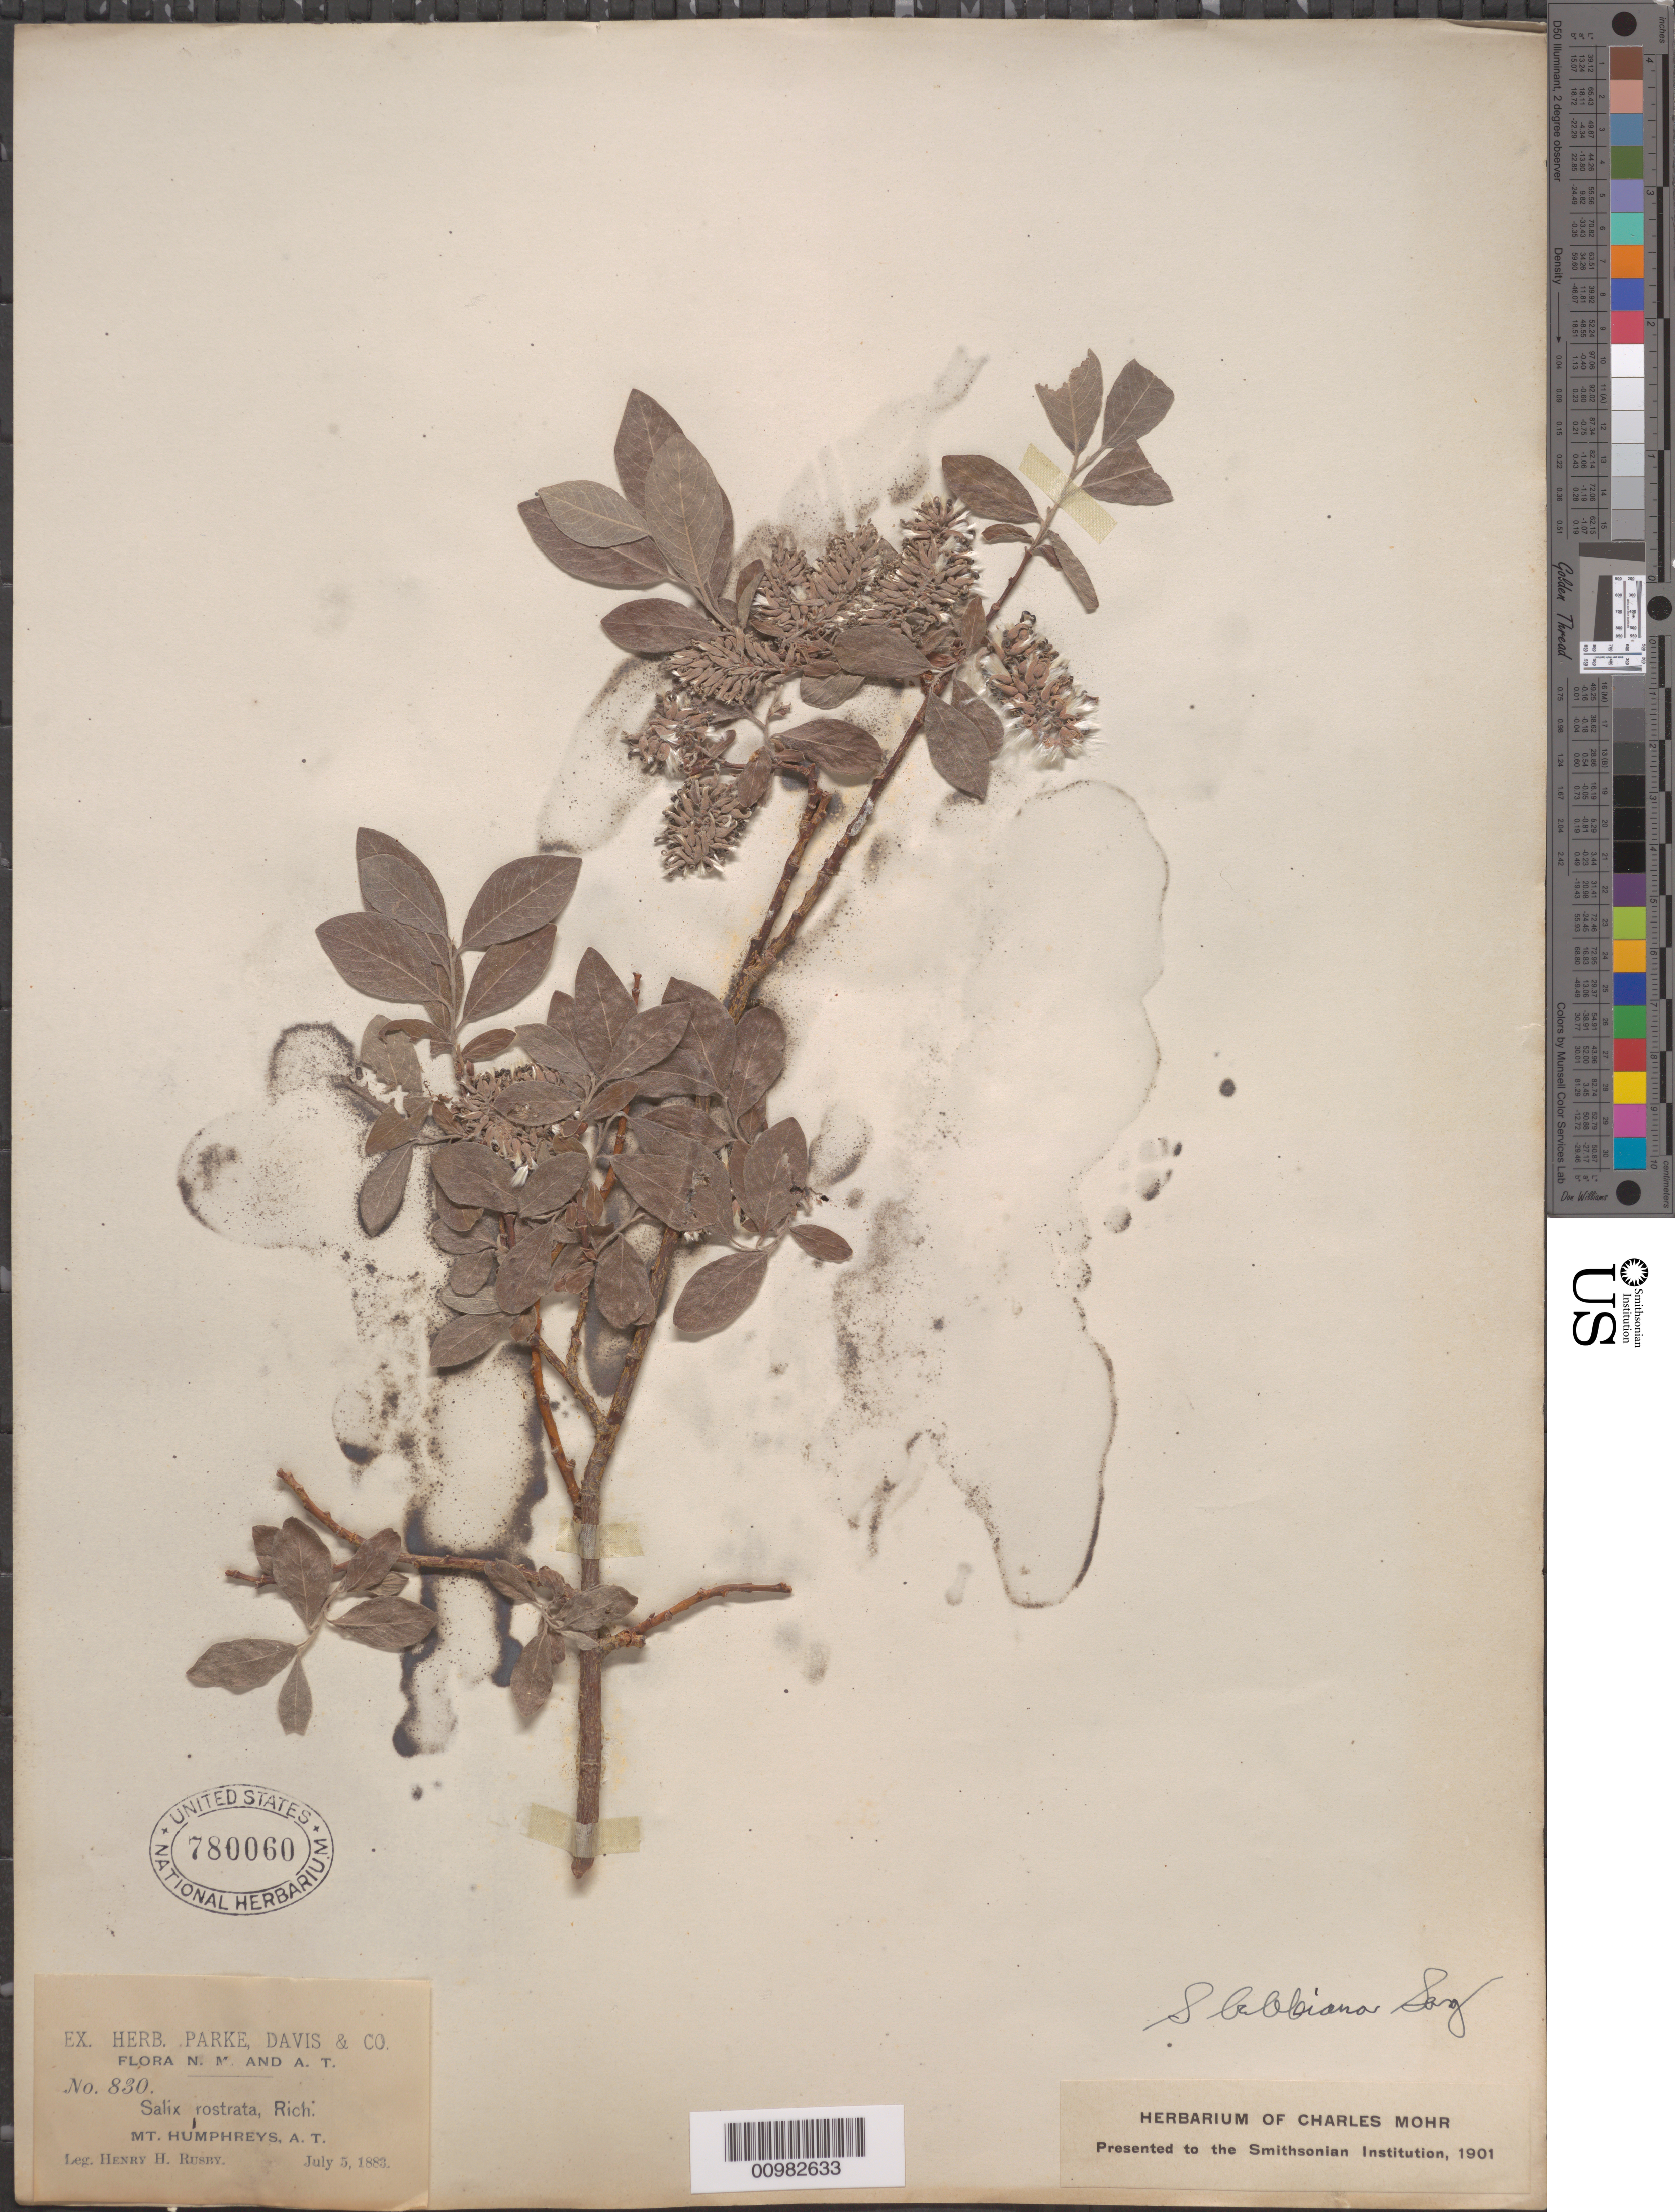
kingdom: Plantae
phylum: Tracheophyta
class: Magnoliopsida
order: Malpighiales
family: Salicaceae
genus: Salix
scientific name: Salix bebbiana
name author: Sarg.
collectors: H. H. Rusby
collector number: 830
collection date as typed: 05 Jul 1883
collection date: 1883-07-05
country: United States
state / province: Arizona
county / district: Coconino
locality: Mount Humphreys.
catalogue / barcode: US 780060